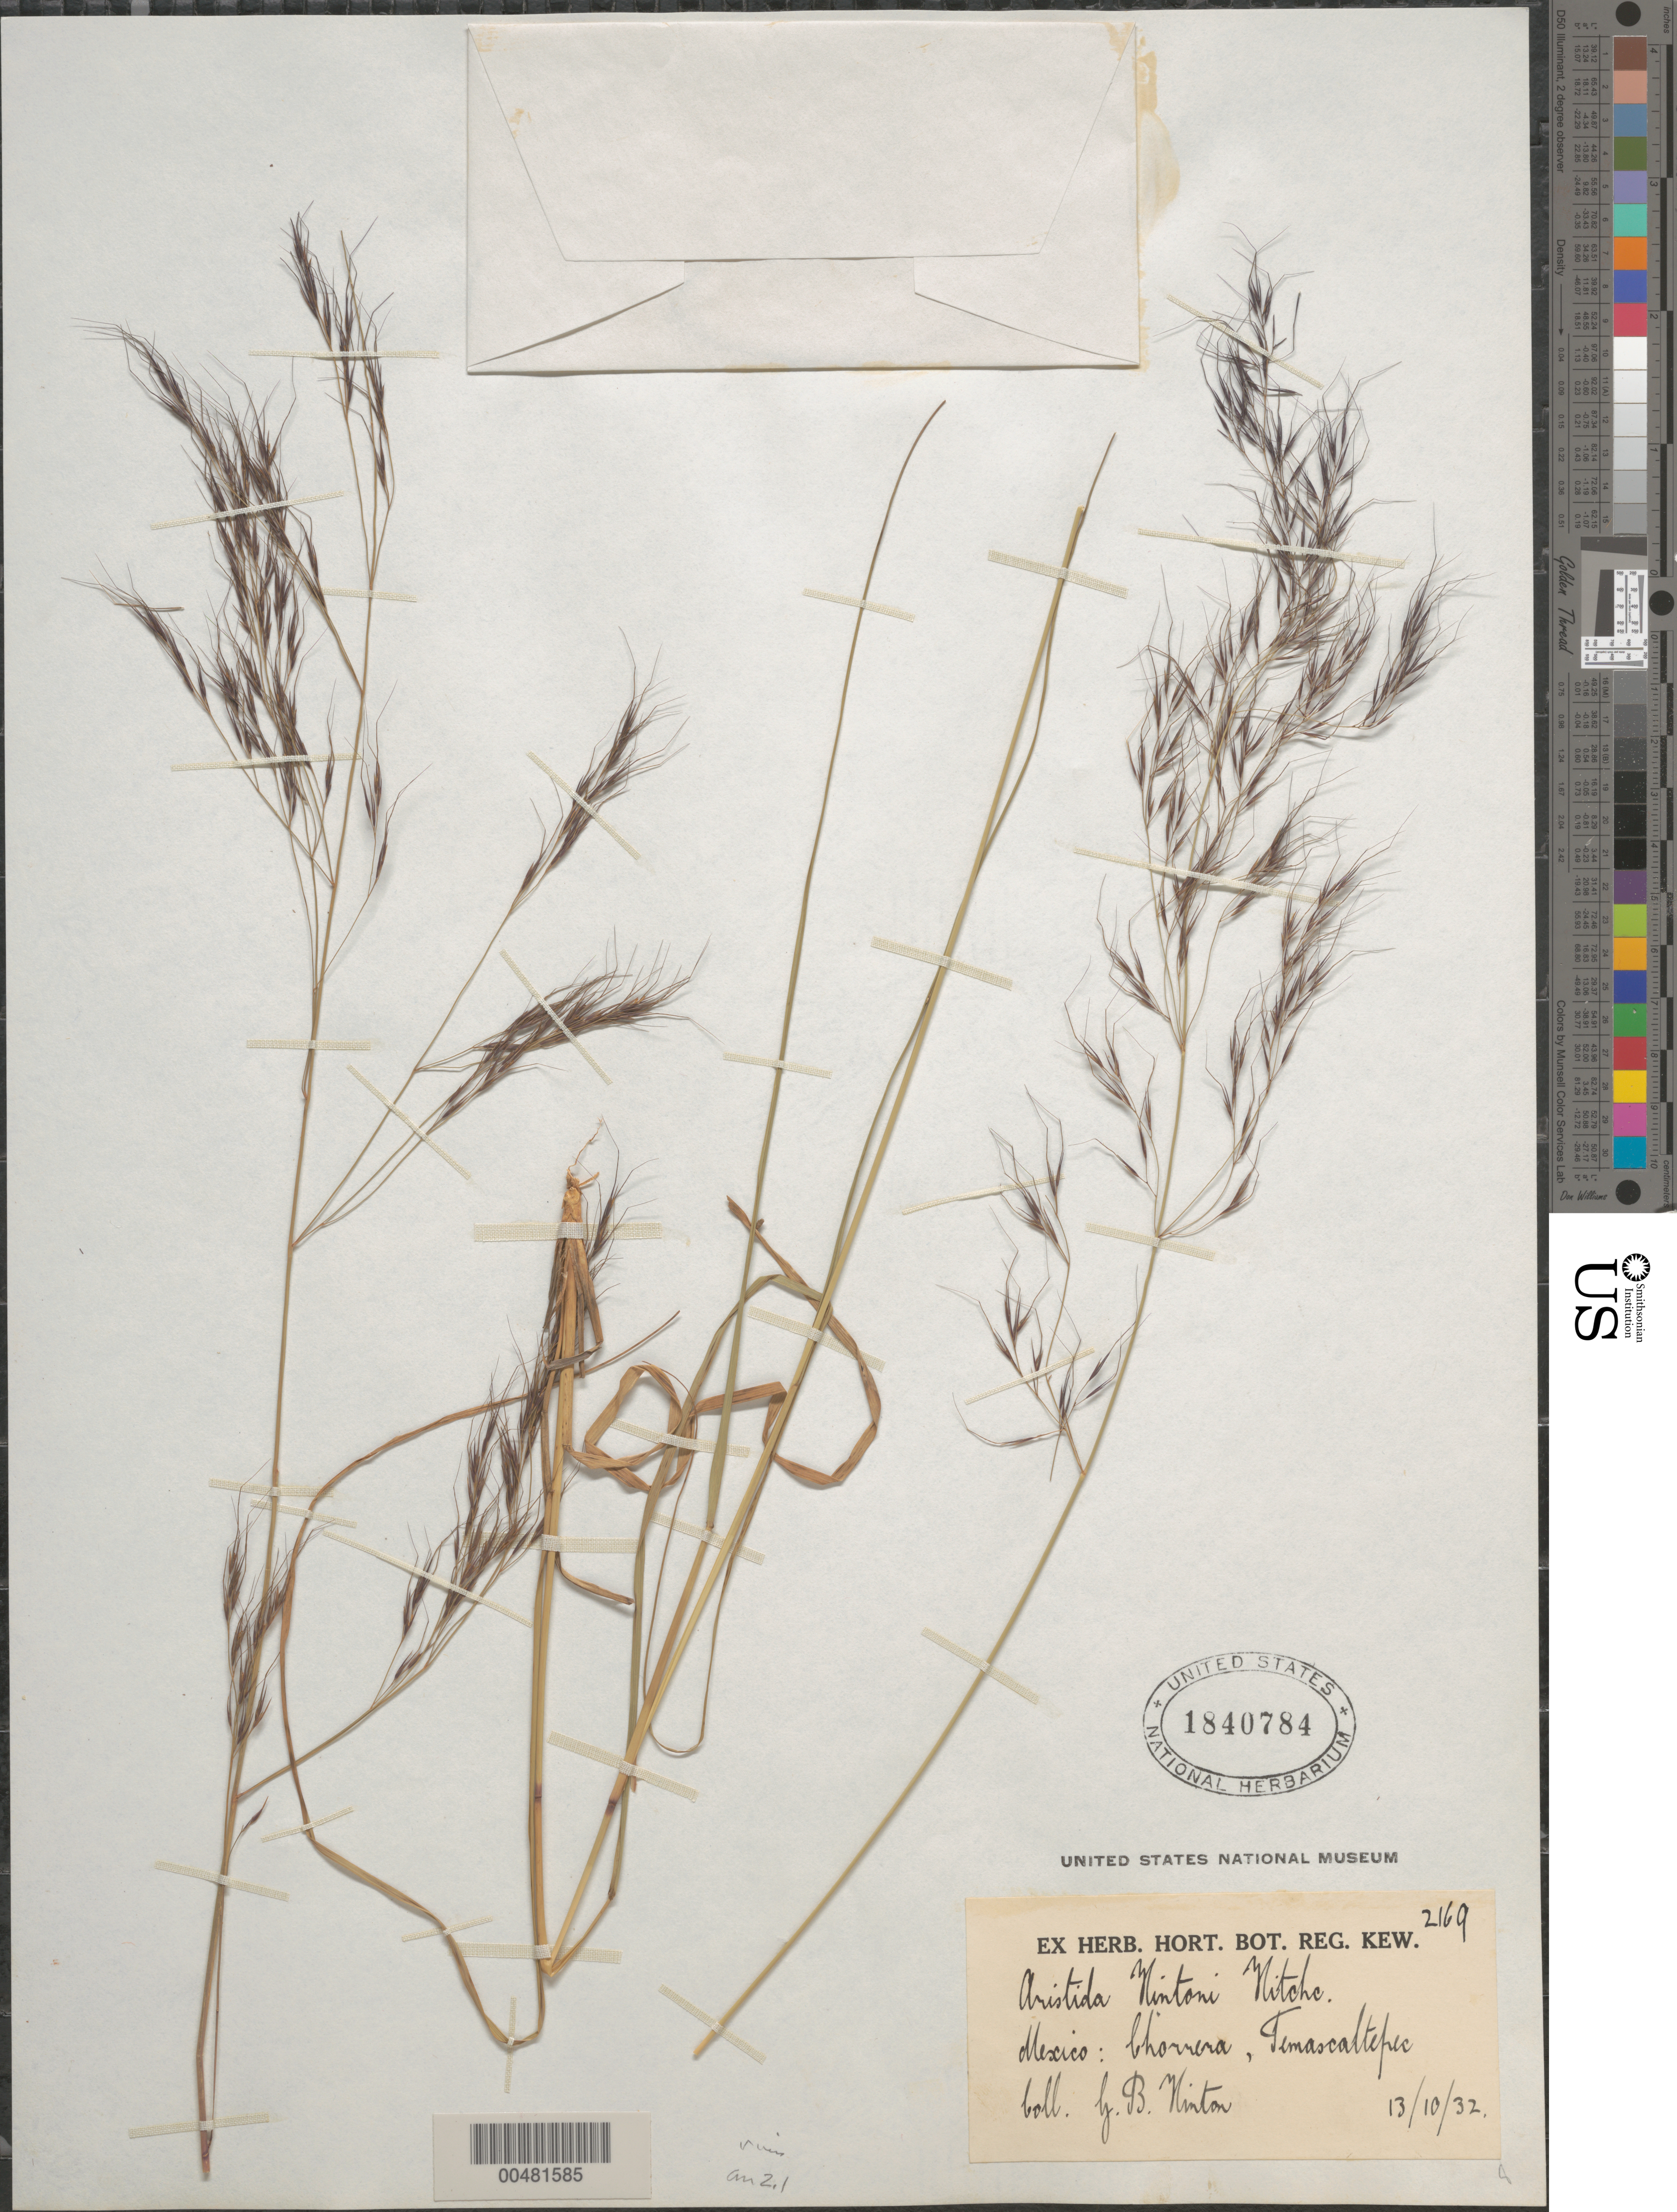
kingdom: Plantae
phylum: Tracheophyta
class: Liliopsida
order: Poales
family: Poaceae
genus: Aristida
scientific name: Aristida hintonii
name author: Hitchc.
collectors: G. B. Hinton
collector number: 2169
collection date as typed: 13 Oct 1932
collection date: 1932-10-13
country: Mexico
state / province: México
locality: Temascaltepec, Chorrera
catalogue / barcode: US 1840784